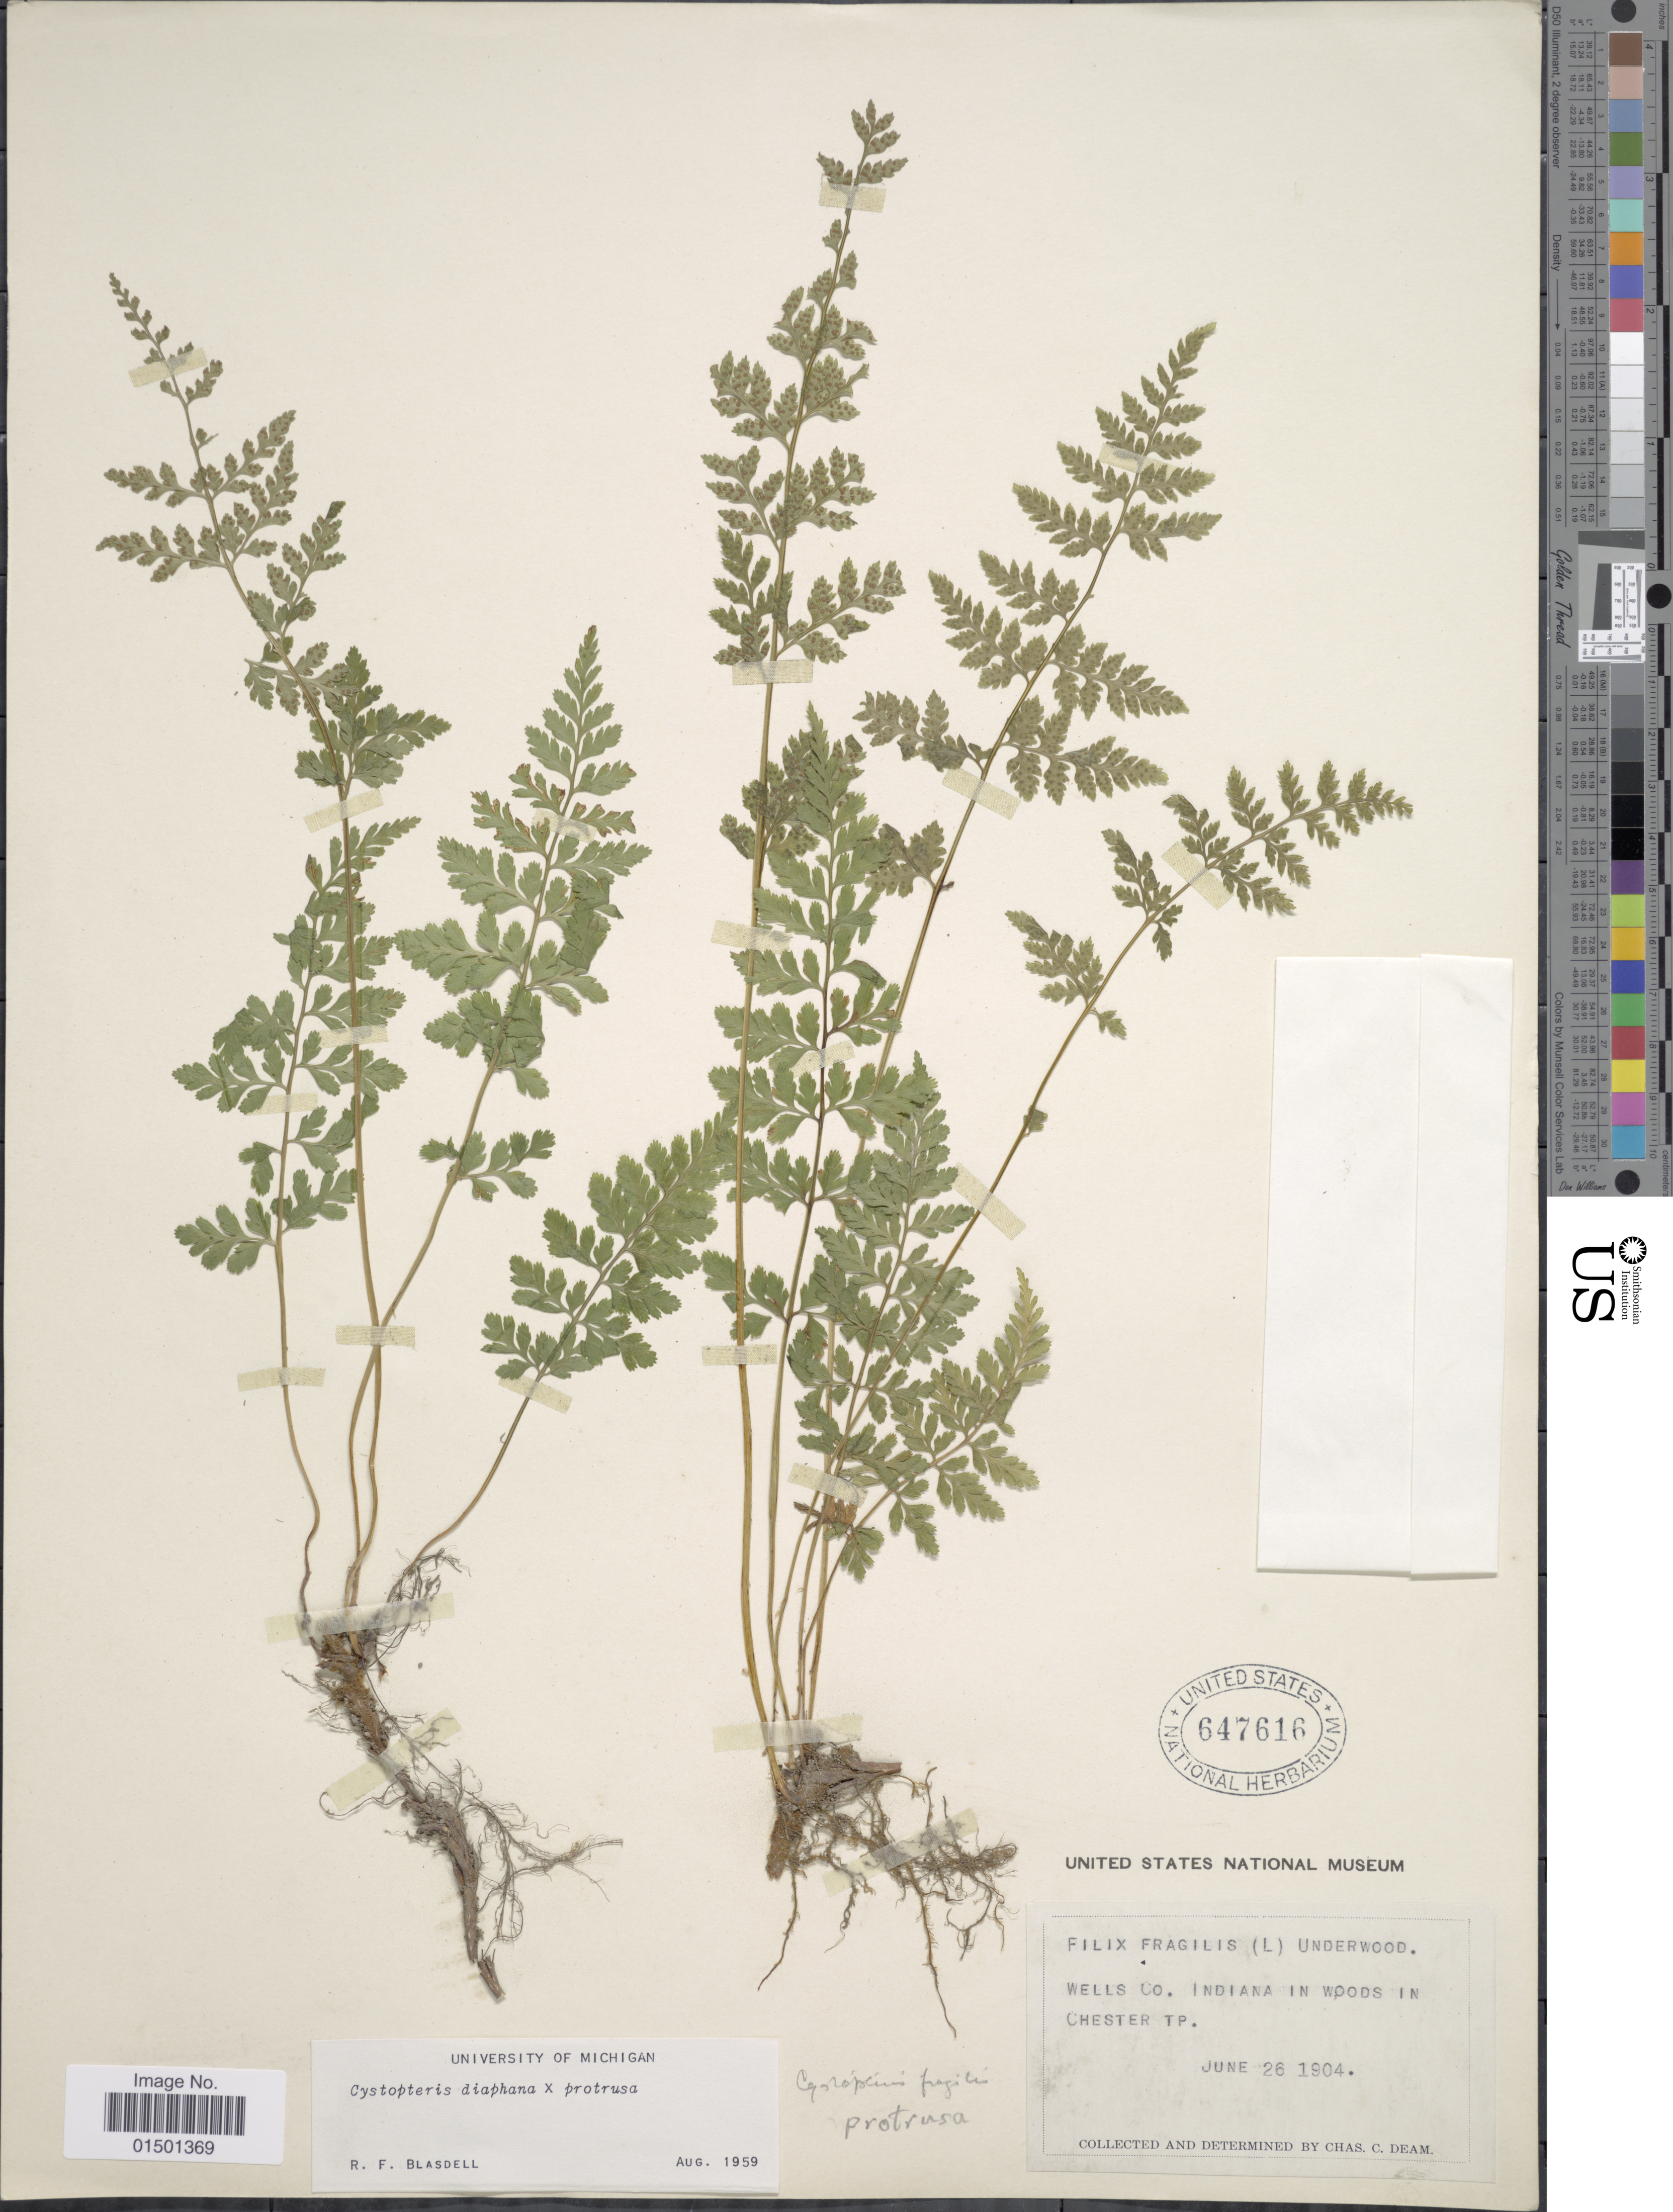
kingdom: Plantae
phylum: Tracheophyta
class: Polypodiopsida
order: Polypodiales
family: Cystopteridaceae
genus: Cystopteris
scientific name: Cystopteris diaphana x C. protrusa (Weath.) Blasdell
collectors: C. C. Deam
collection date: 1904-06-26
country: United States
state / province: Indiana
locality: Wells Co., Indiana in woods in Chester TP.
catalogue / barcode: US 647616